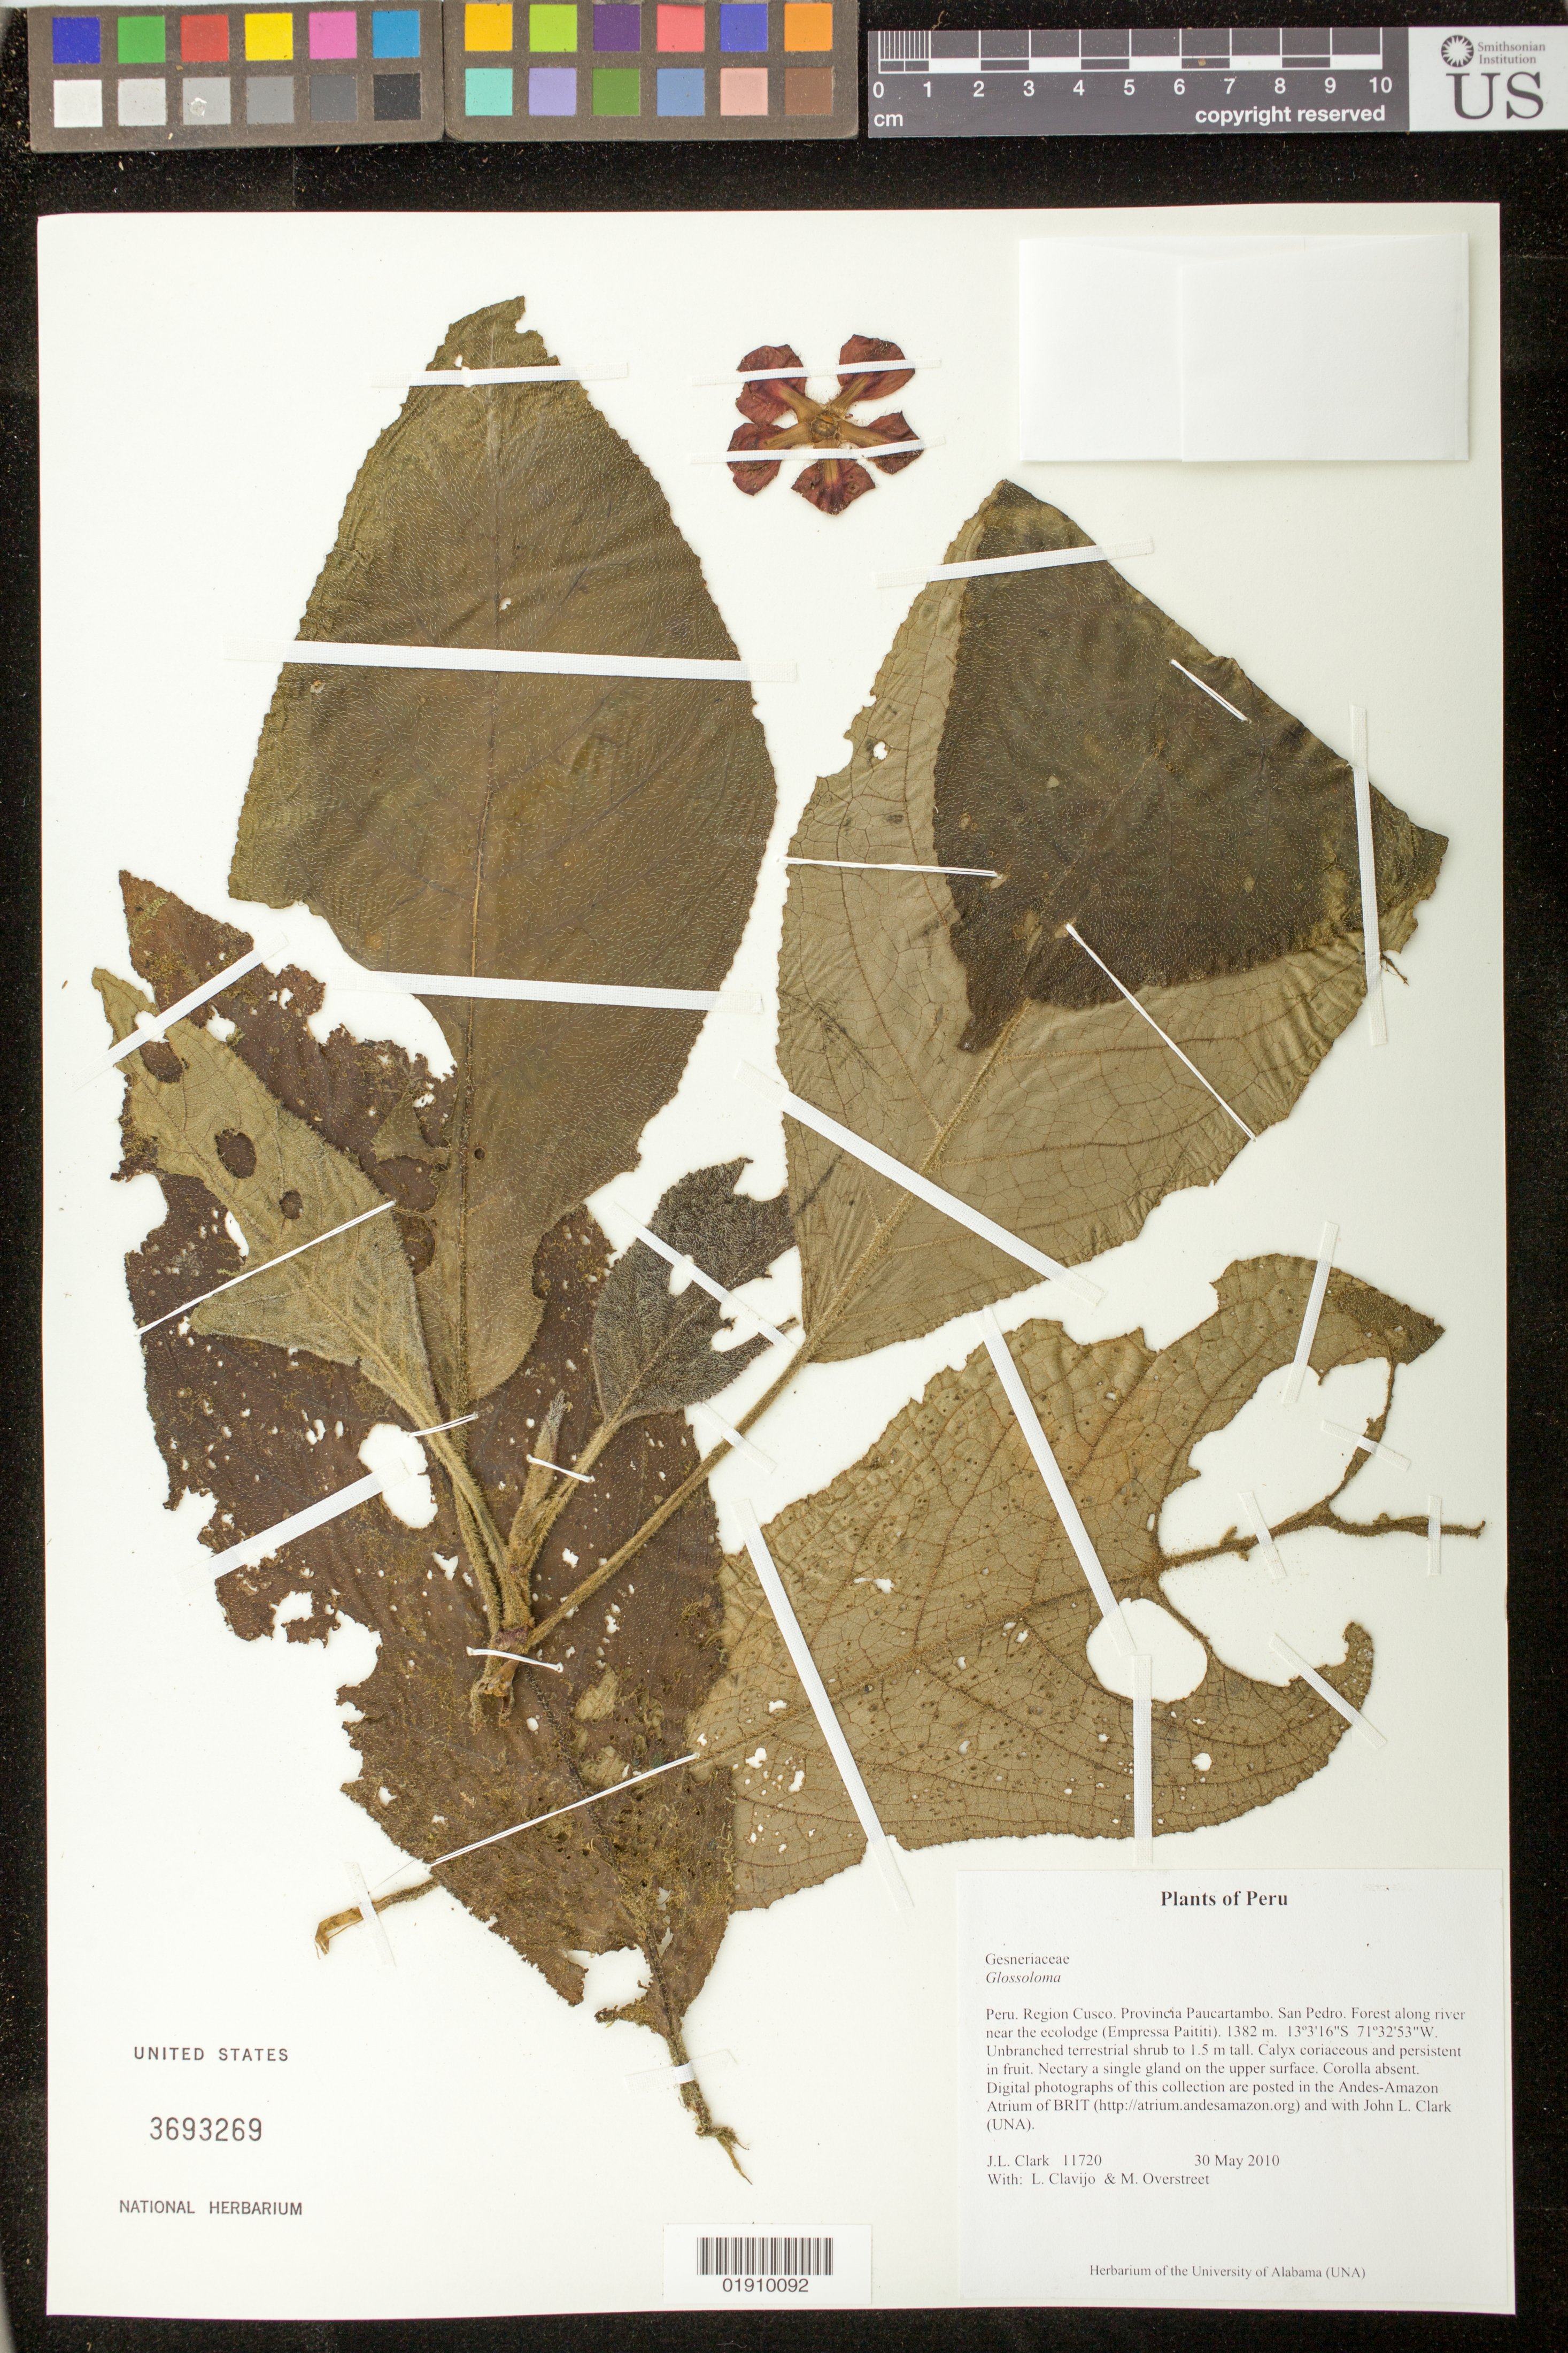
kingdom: Plantae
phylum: Tracheophyta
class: Magnoliopsida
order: Lamiales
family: Gesneriaceae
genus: Glossoloma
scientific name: Glossoloma sp.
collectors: J. L. Clark, M. Overstreet & L. Clavijo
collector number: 11720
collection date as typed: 30 May 2010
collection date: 2010-05-30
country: Peru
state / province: Cusco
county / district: Paucartambo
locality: San Pedro. Forest along river near the ecolodge (Empressa Paititi).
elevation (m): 1382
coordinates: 13 03 16 S, 71 32 53 W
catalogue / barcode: US 3693269